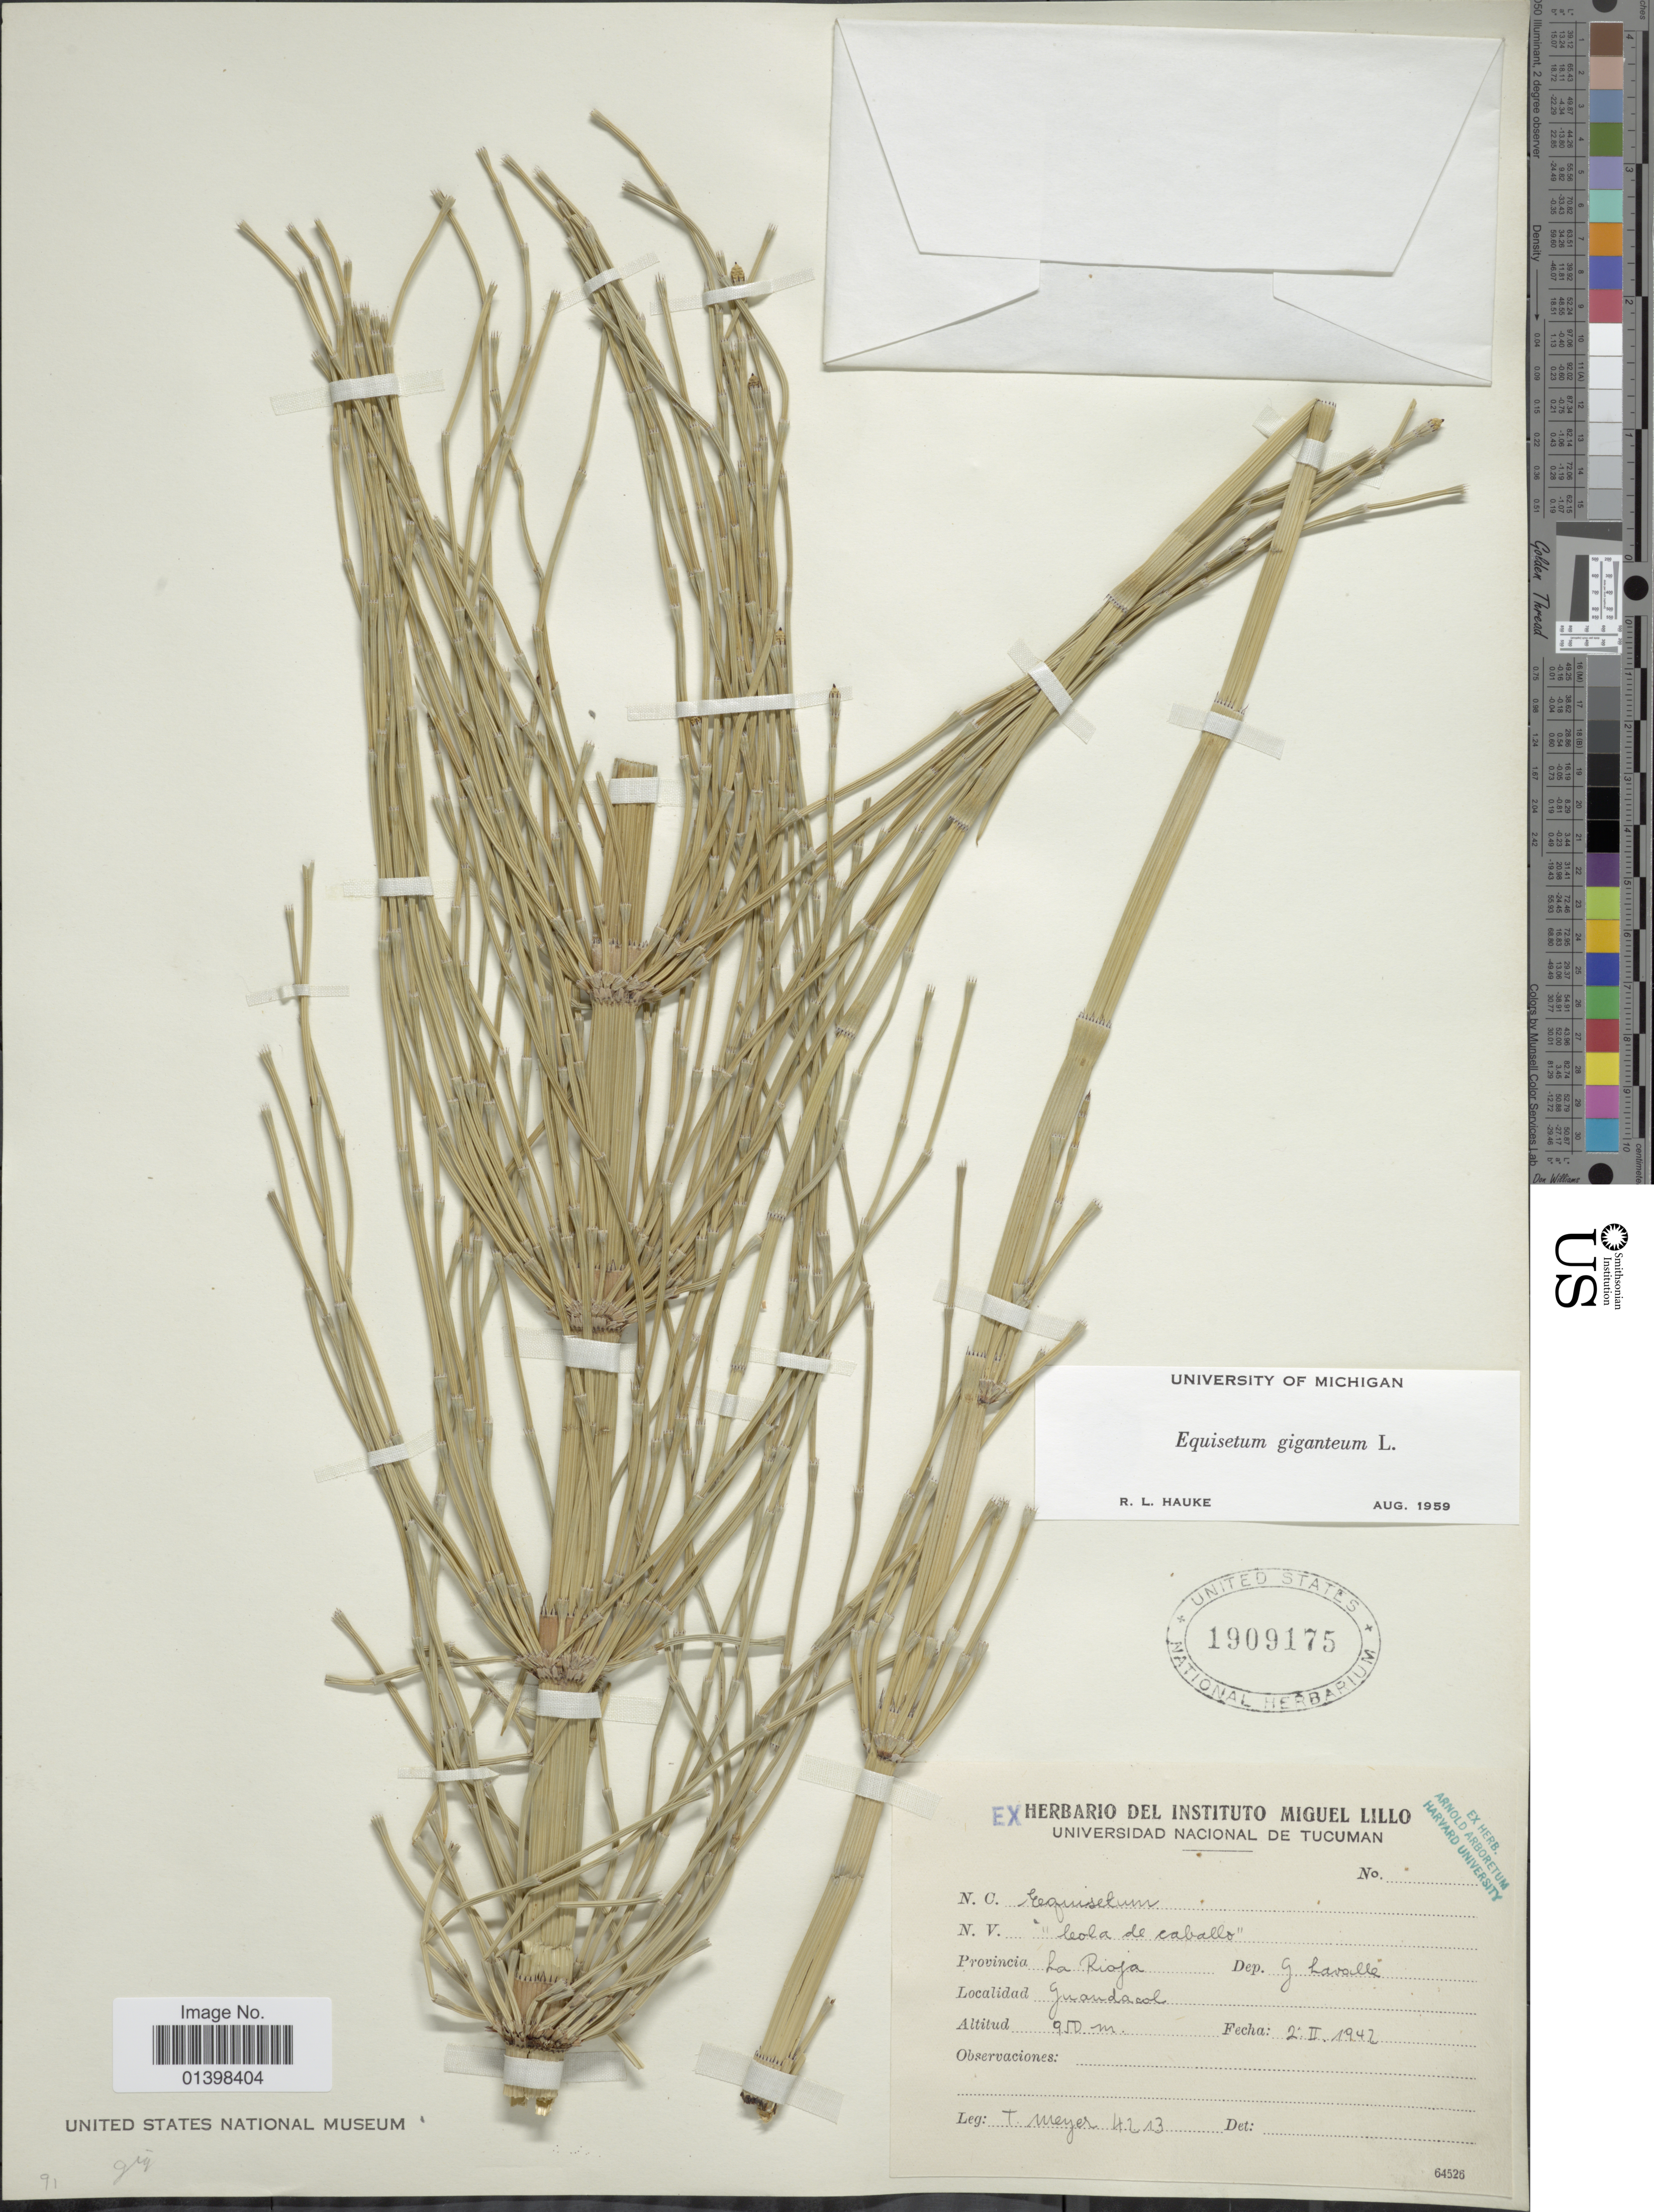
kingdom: Plantae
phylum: Tracheophyta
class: Polypodiopsida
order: Equisetales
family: Equisetaceae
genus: Equisetum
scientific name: Equisetum giganteum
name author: L.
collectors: T. Meyer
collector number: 4213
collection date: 1942-02-02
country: Argentina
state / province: La Rioja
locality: Provincia La Rioja, Dep G Lavalle, Guandacol.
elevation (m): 950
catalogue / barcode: US 1909175